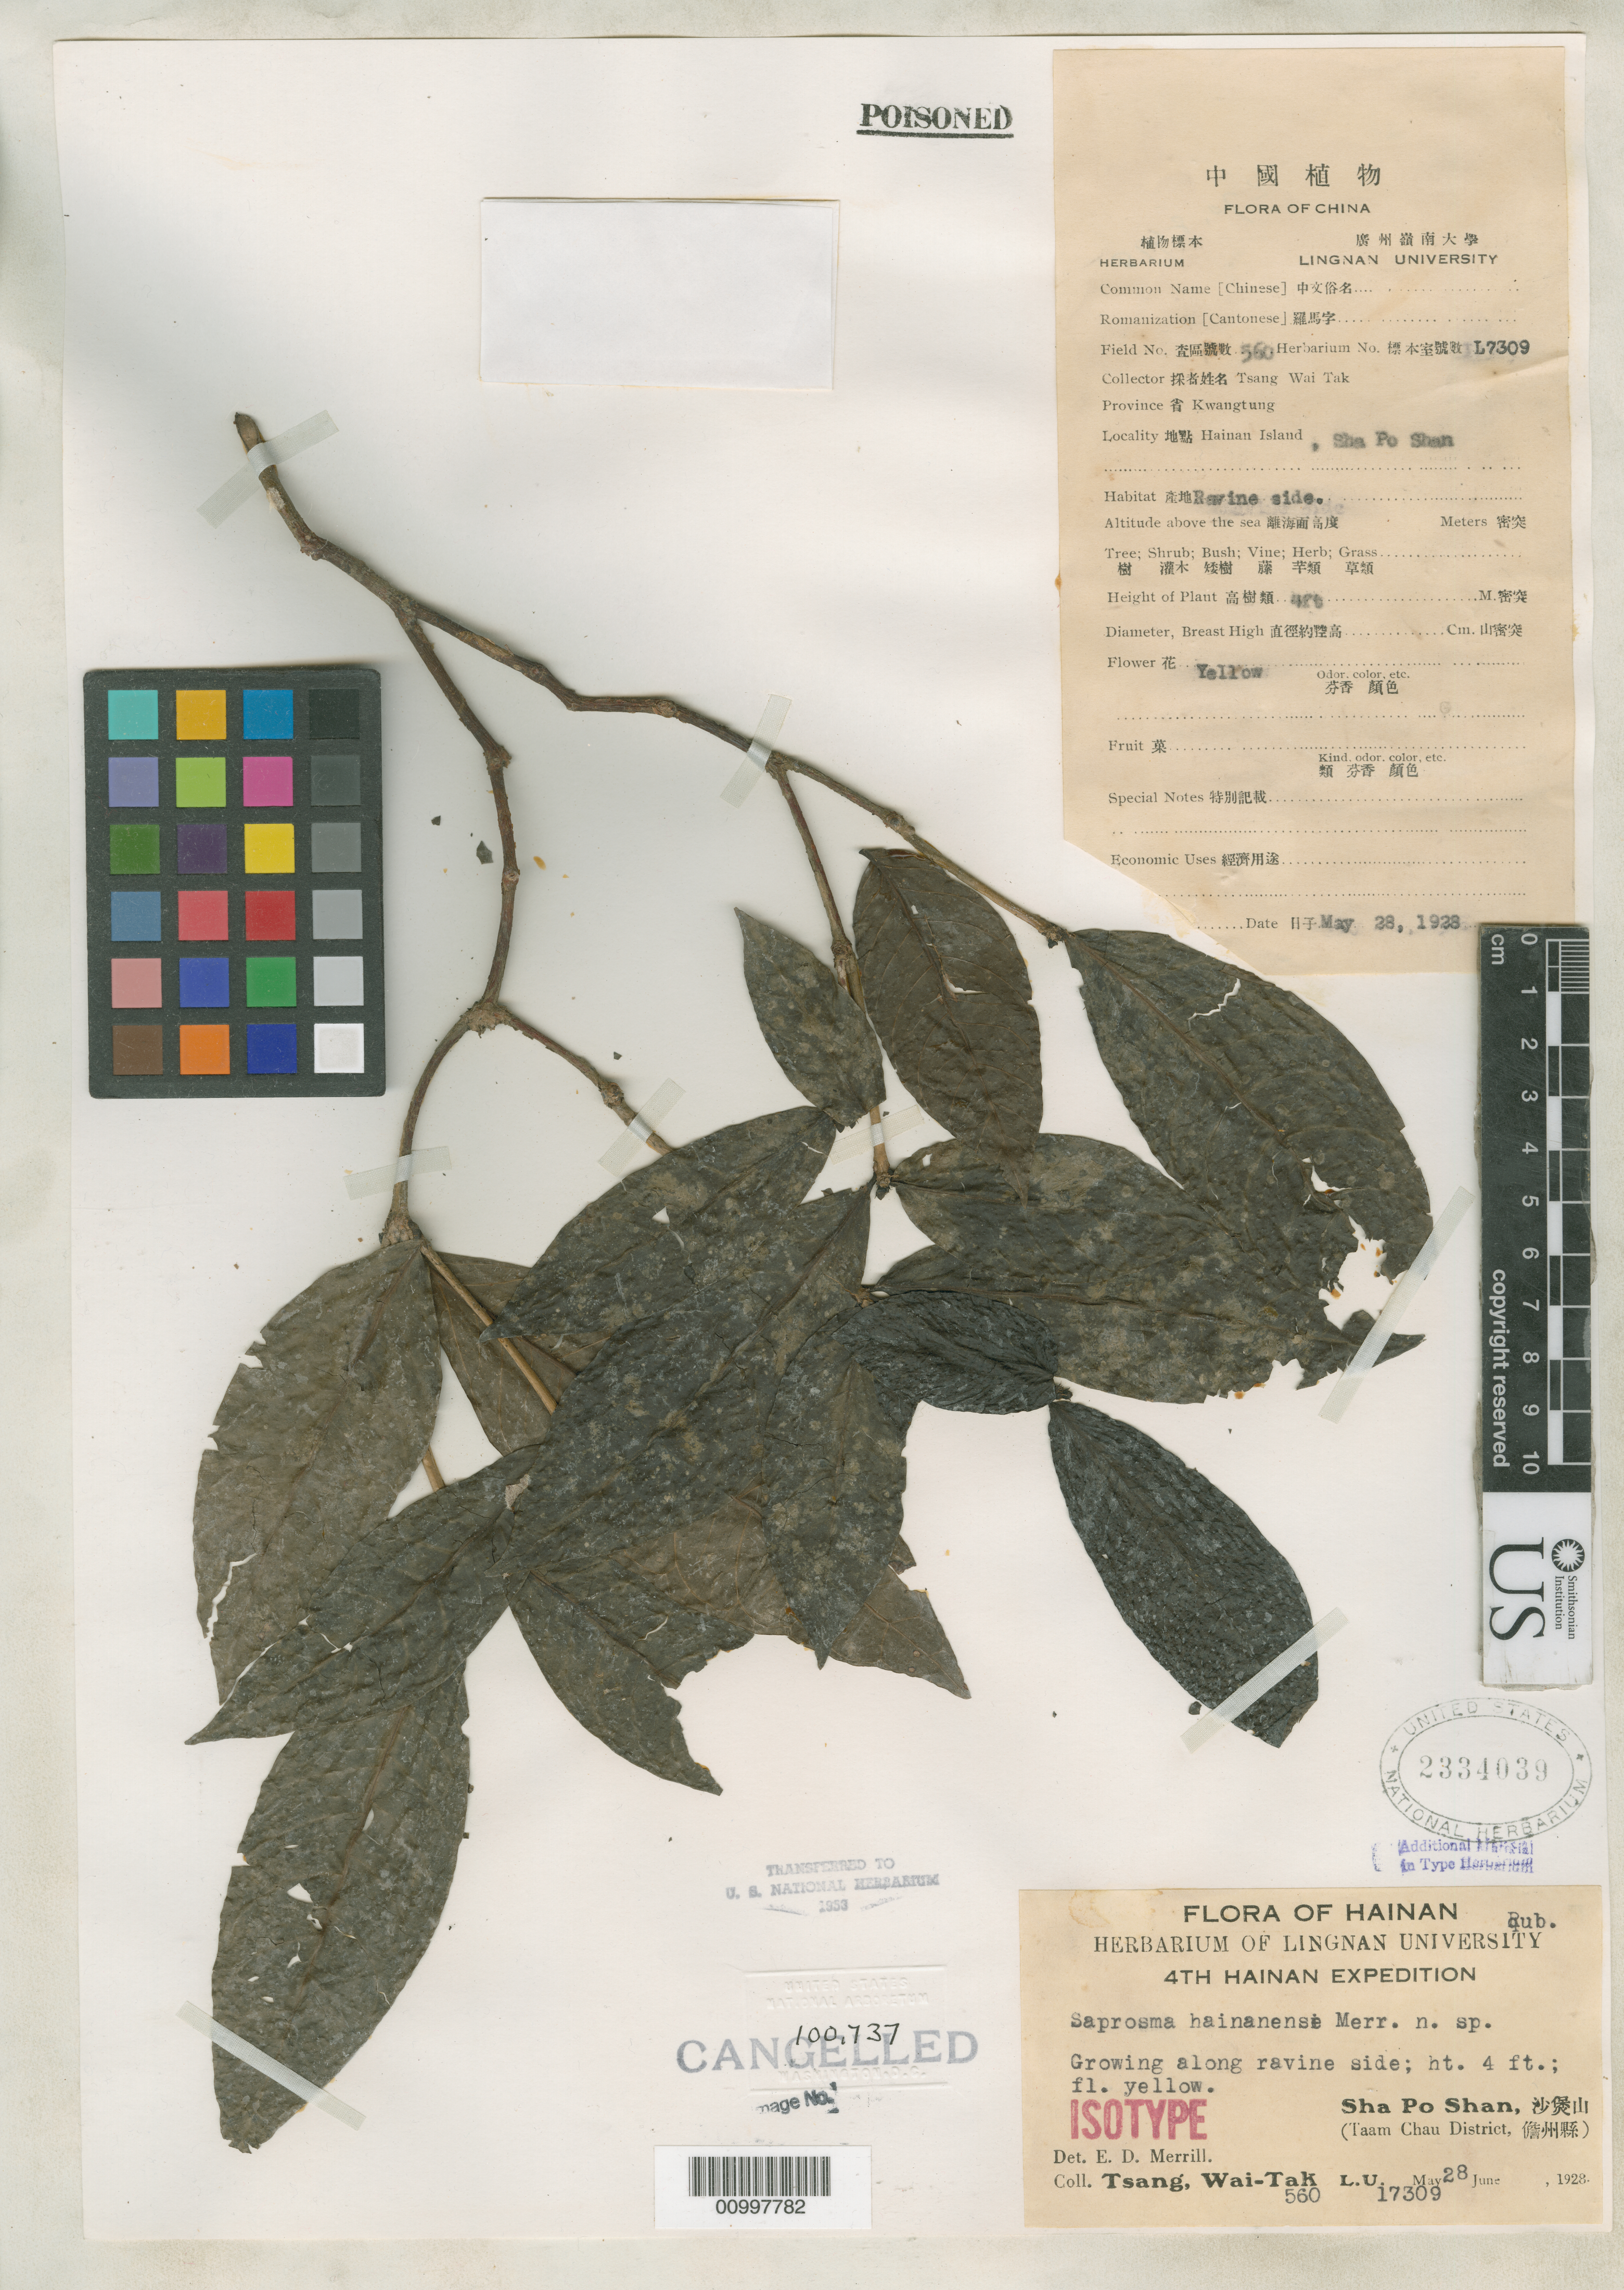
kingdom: Plantae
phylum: Tracheophyta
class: Magnoliopsida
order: Gentianales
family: Rubiaceae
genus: Saprosma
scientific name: Saprosma hainanense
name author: Merr.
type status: Isotype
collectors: W. T. Tsang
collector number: Lingnan Univ. Hb. 17309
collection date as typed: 28 May 1928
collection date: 1928-05-28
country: China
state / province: Guangdong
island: Hainan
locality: Sha Po Shan, Taam Chau District.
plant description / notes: Tsang 560, L.U. [Lingnan University] 17309.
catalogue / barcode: US 2334039